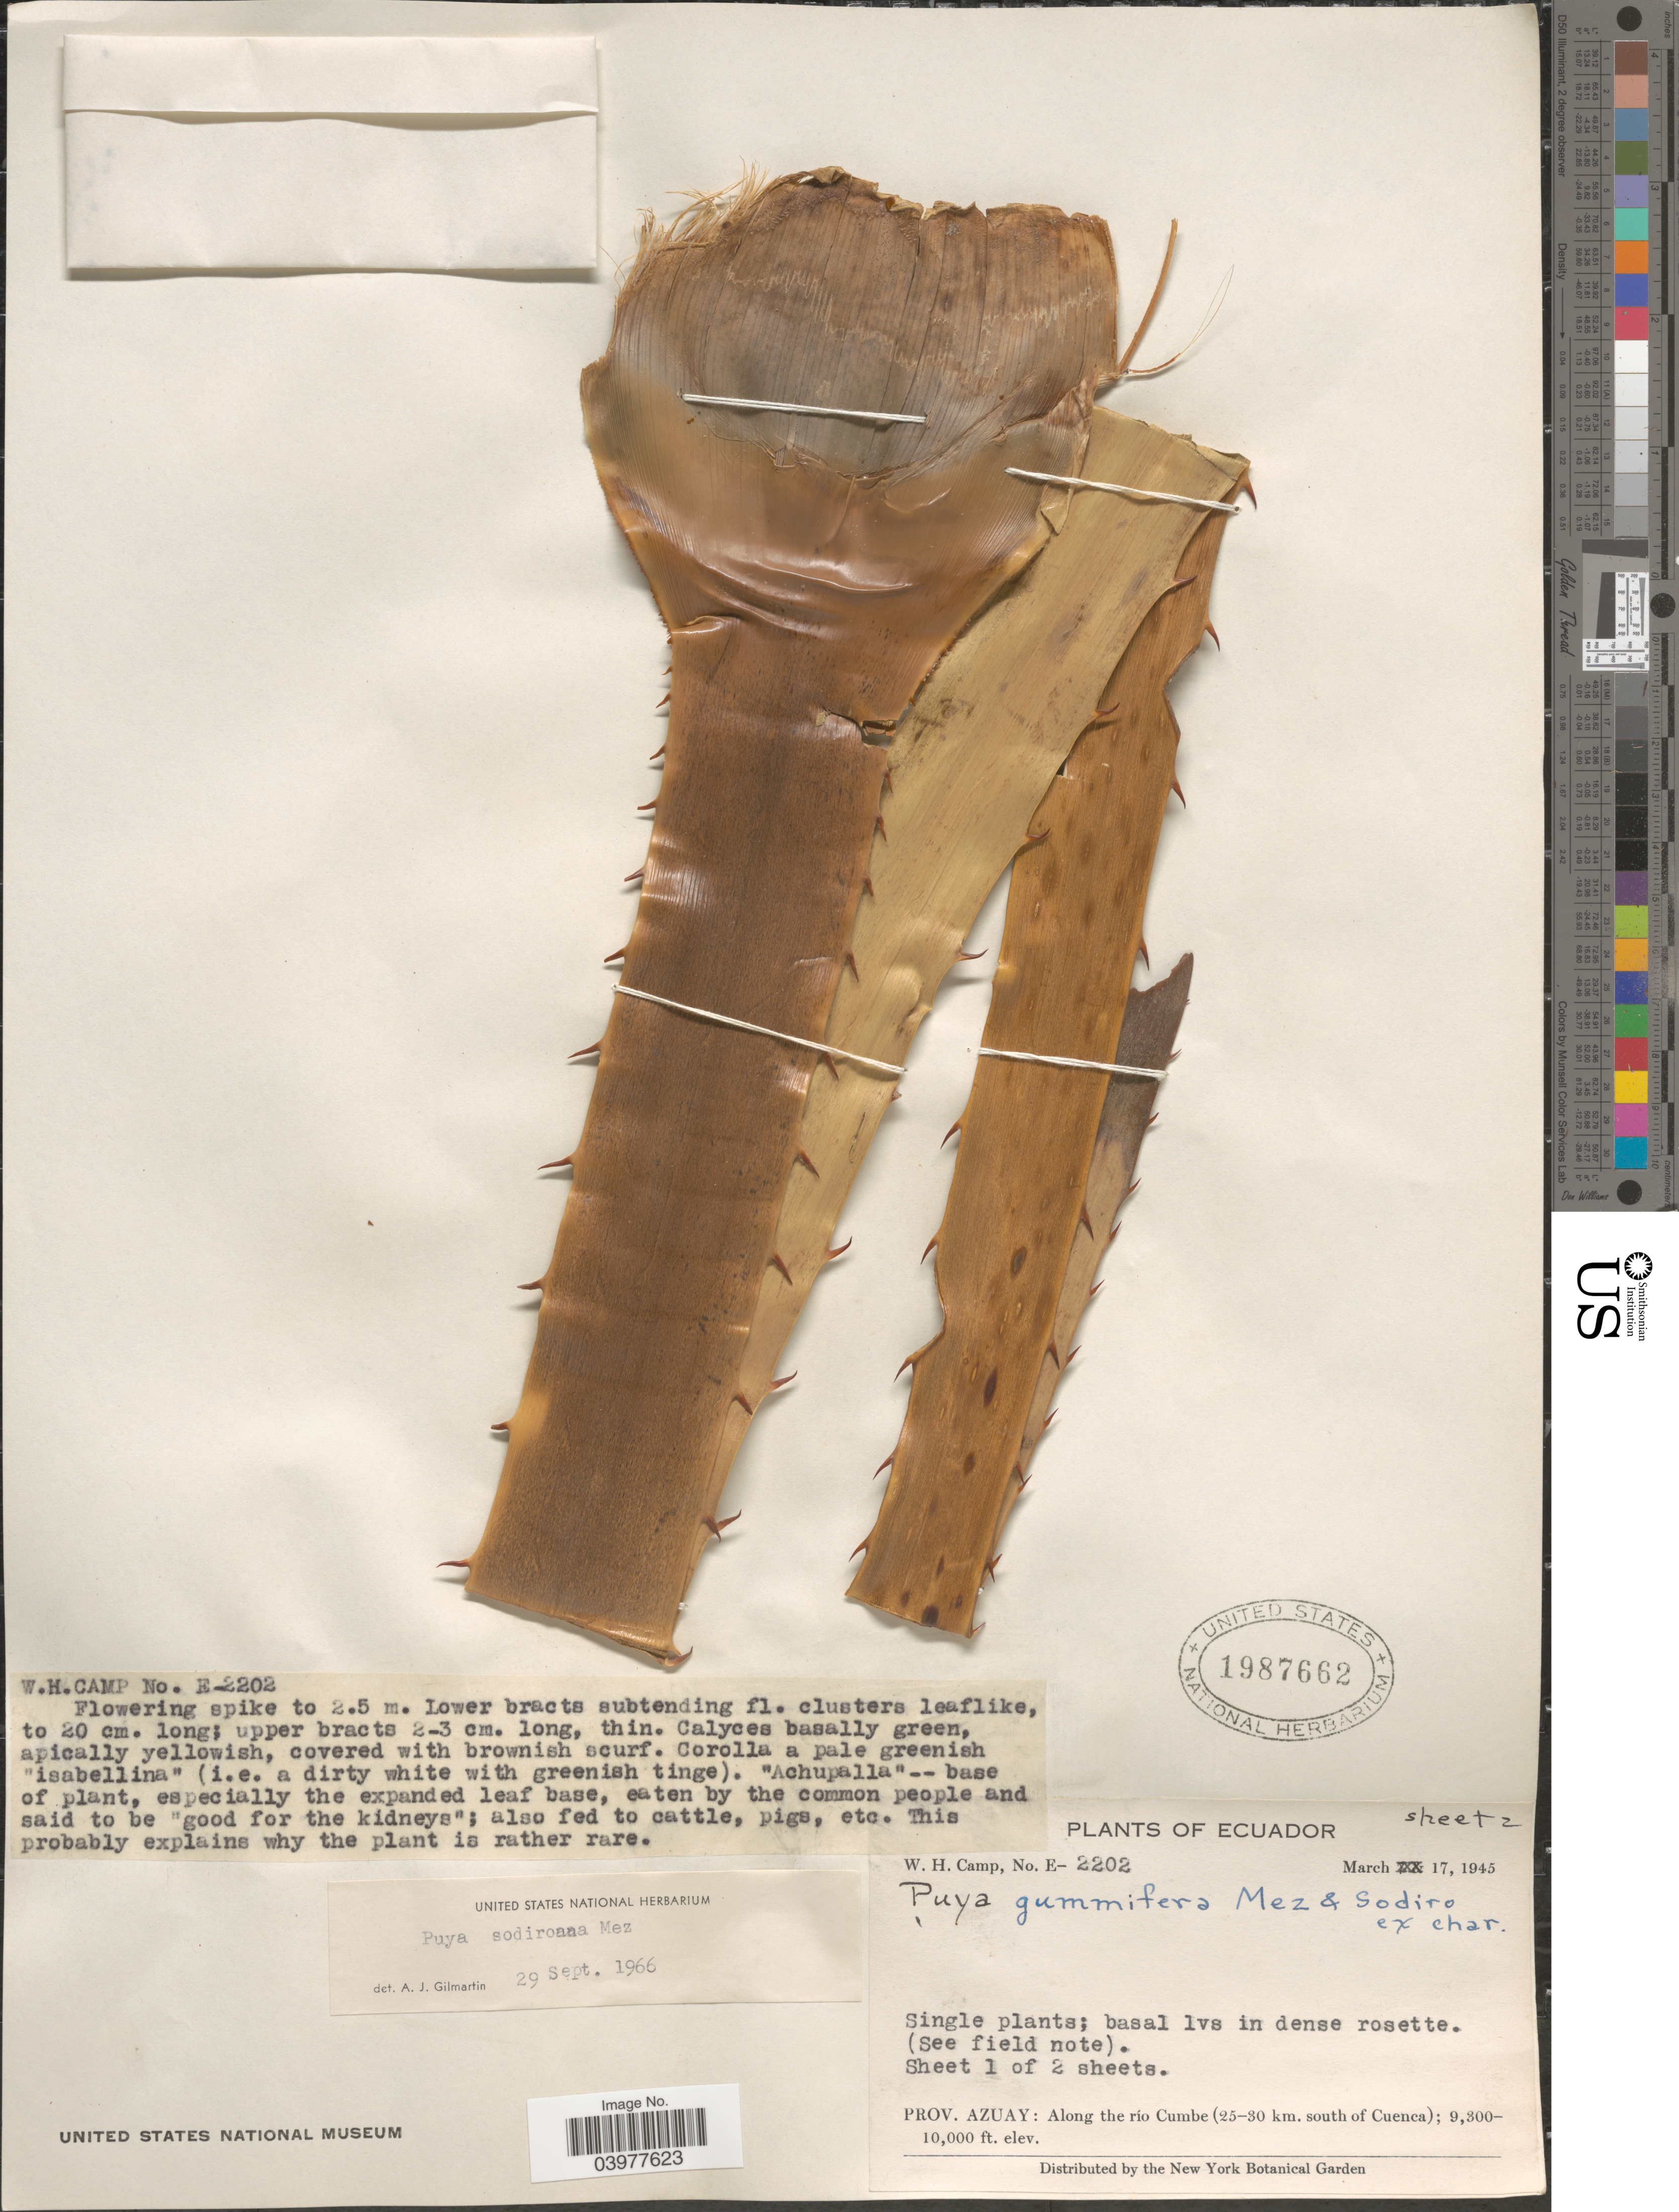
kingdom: Plantae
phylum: Tracheophyta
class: Liliopsida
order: Poales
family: Bromeliaceae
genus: Puya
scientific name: Puya sodiroana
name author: Mez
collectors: W. H. Camp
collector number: E2202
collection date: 1945-03-17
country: Ecuador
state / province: Azuay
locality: Along the río Cumbe (25-30 km. south of Cuenca).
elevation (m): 2835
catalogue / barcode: US 1987662